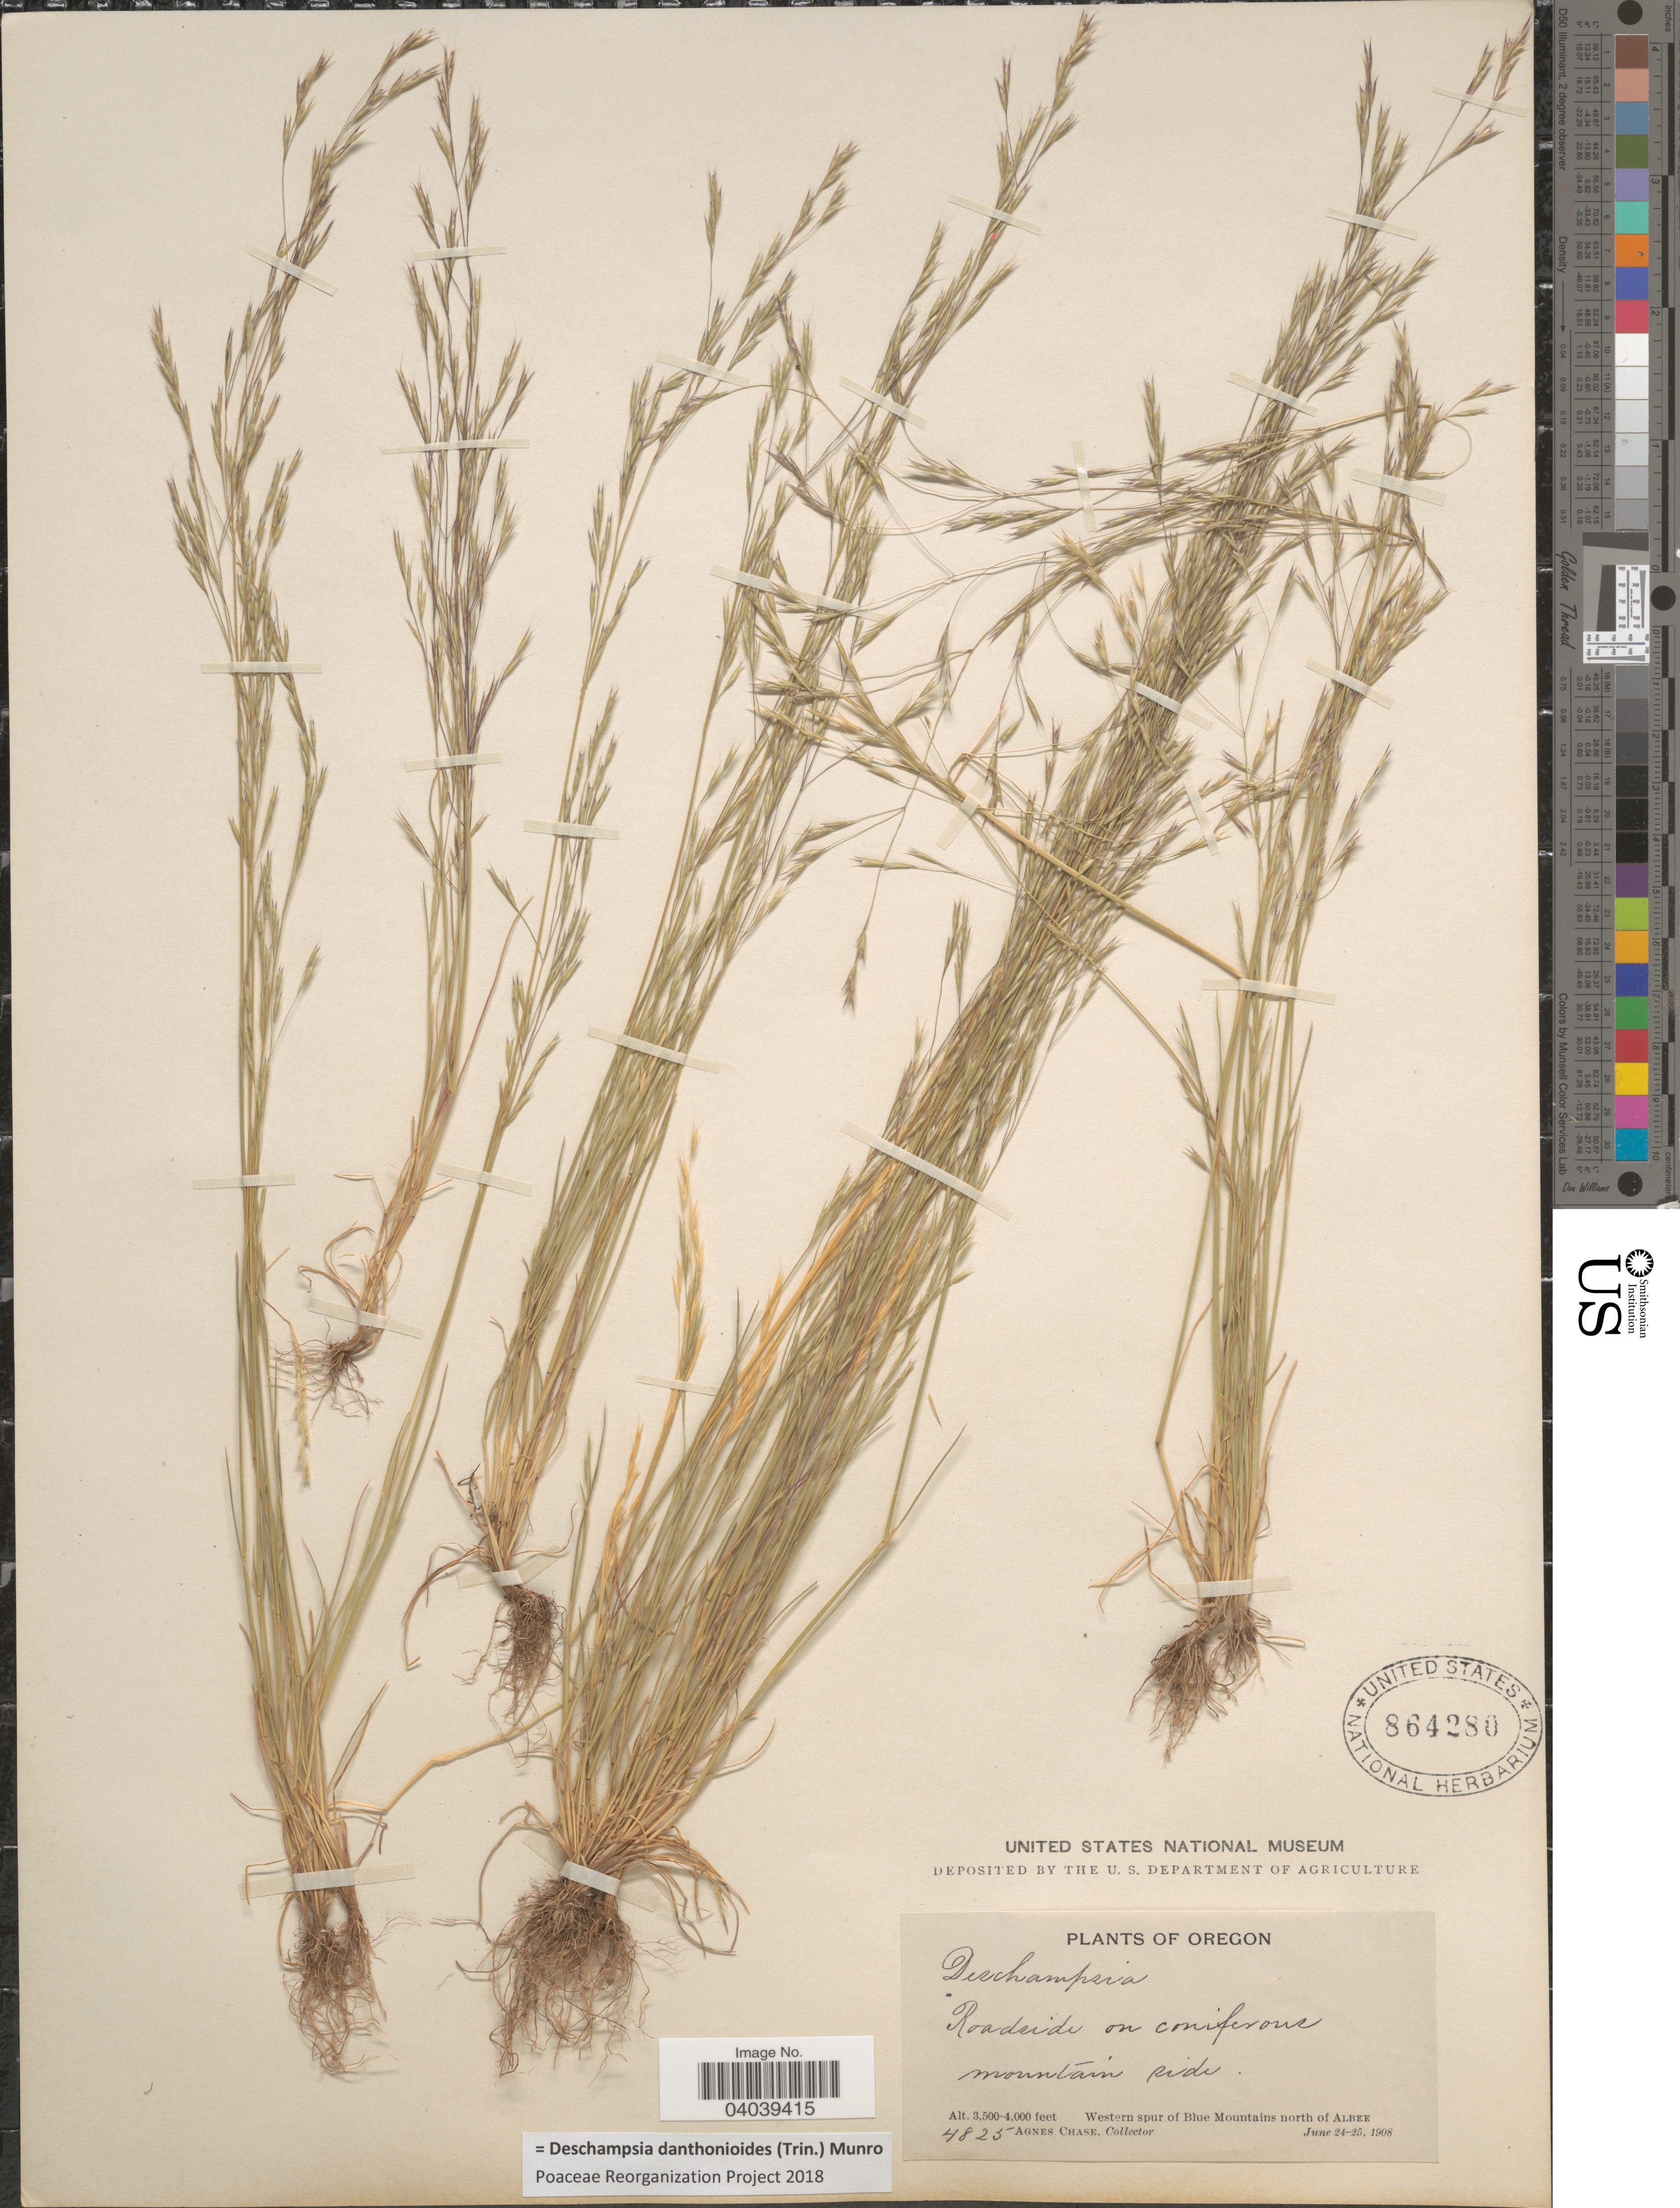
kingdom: Plantae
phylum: Tracheophyta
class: Liliopsida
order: Poales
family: Poaceae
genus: Deschampsia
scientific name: Deschampsia danthonioides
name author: (Trin.) Munro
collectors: A. Chase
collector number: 4825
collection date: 1908-06-24/1908-06-25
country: United States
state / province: Oregon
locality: Western spur of Blue Mountains north of Albee.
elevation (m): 1067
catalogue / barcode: US 864280